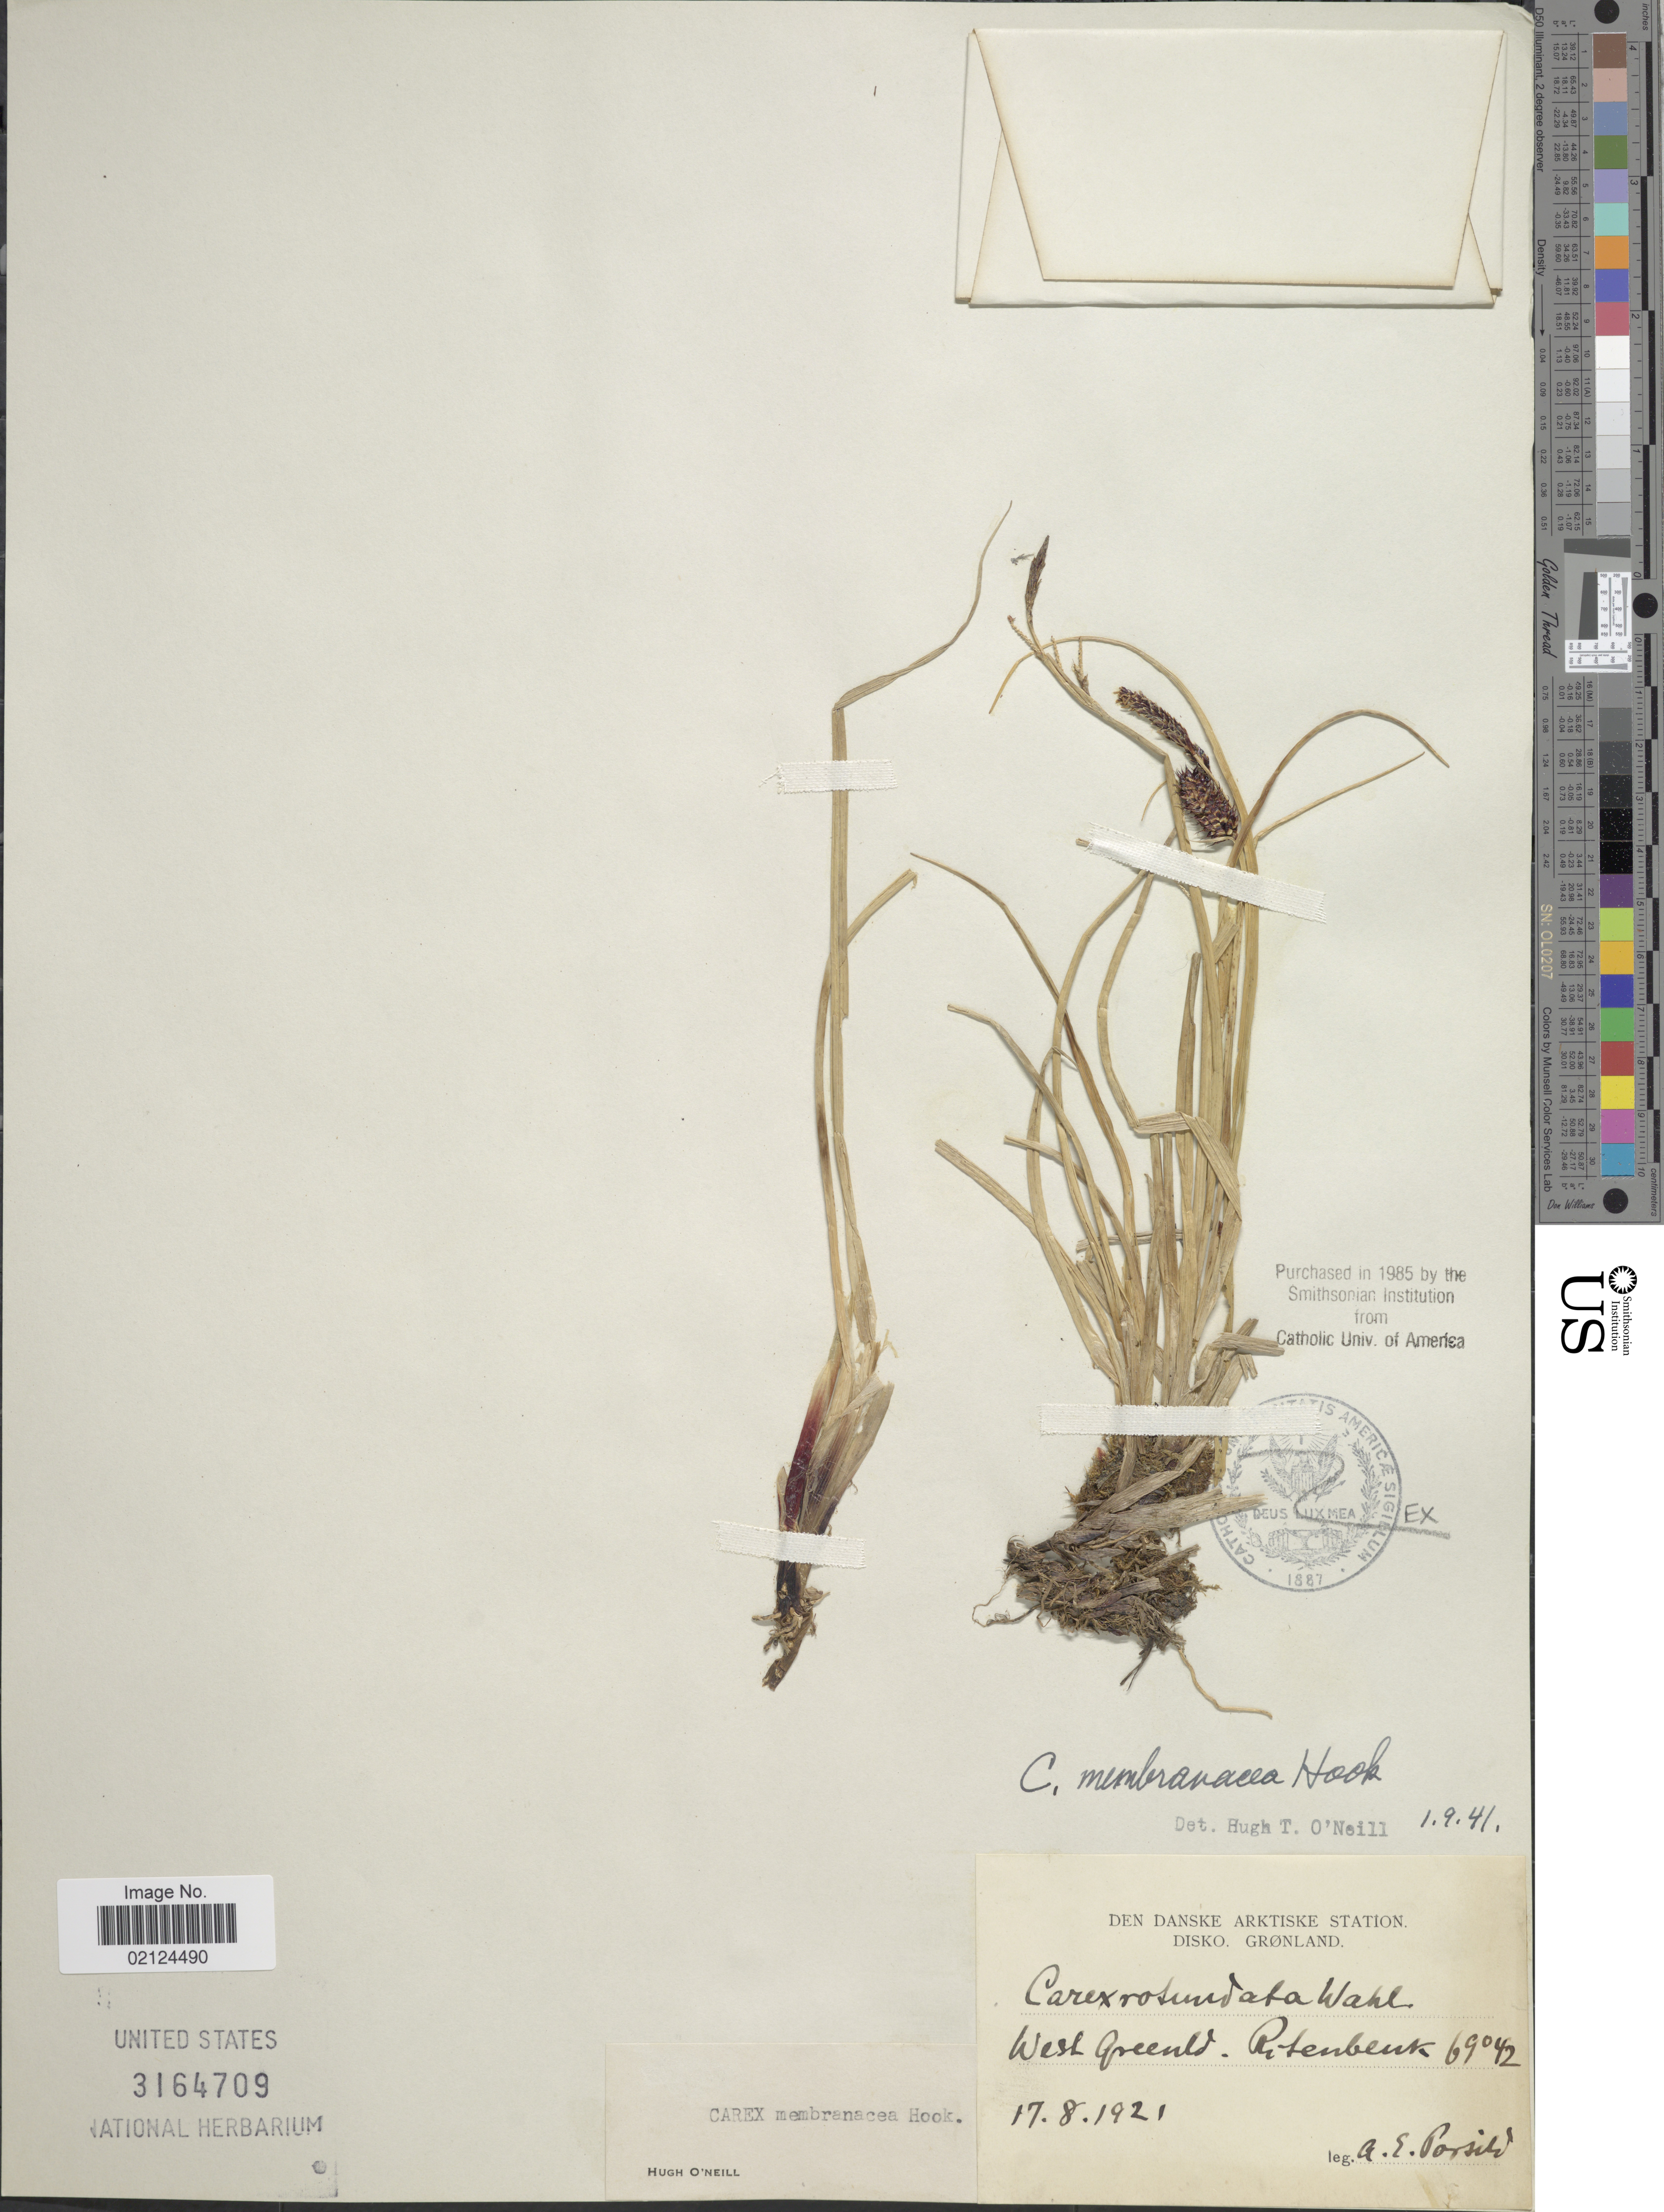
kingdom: Plantae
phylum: Tracheophyta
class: Liliopsida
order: Poales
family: Cyperaceae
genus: Carex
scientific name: Carex membranacea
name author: Hook.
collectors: A. E. Porsild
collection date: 1921-08-17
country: Greenland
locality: West Greenld. Ritenbenk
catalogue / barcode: US 3164709